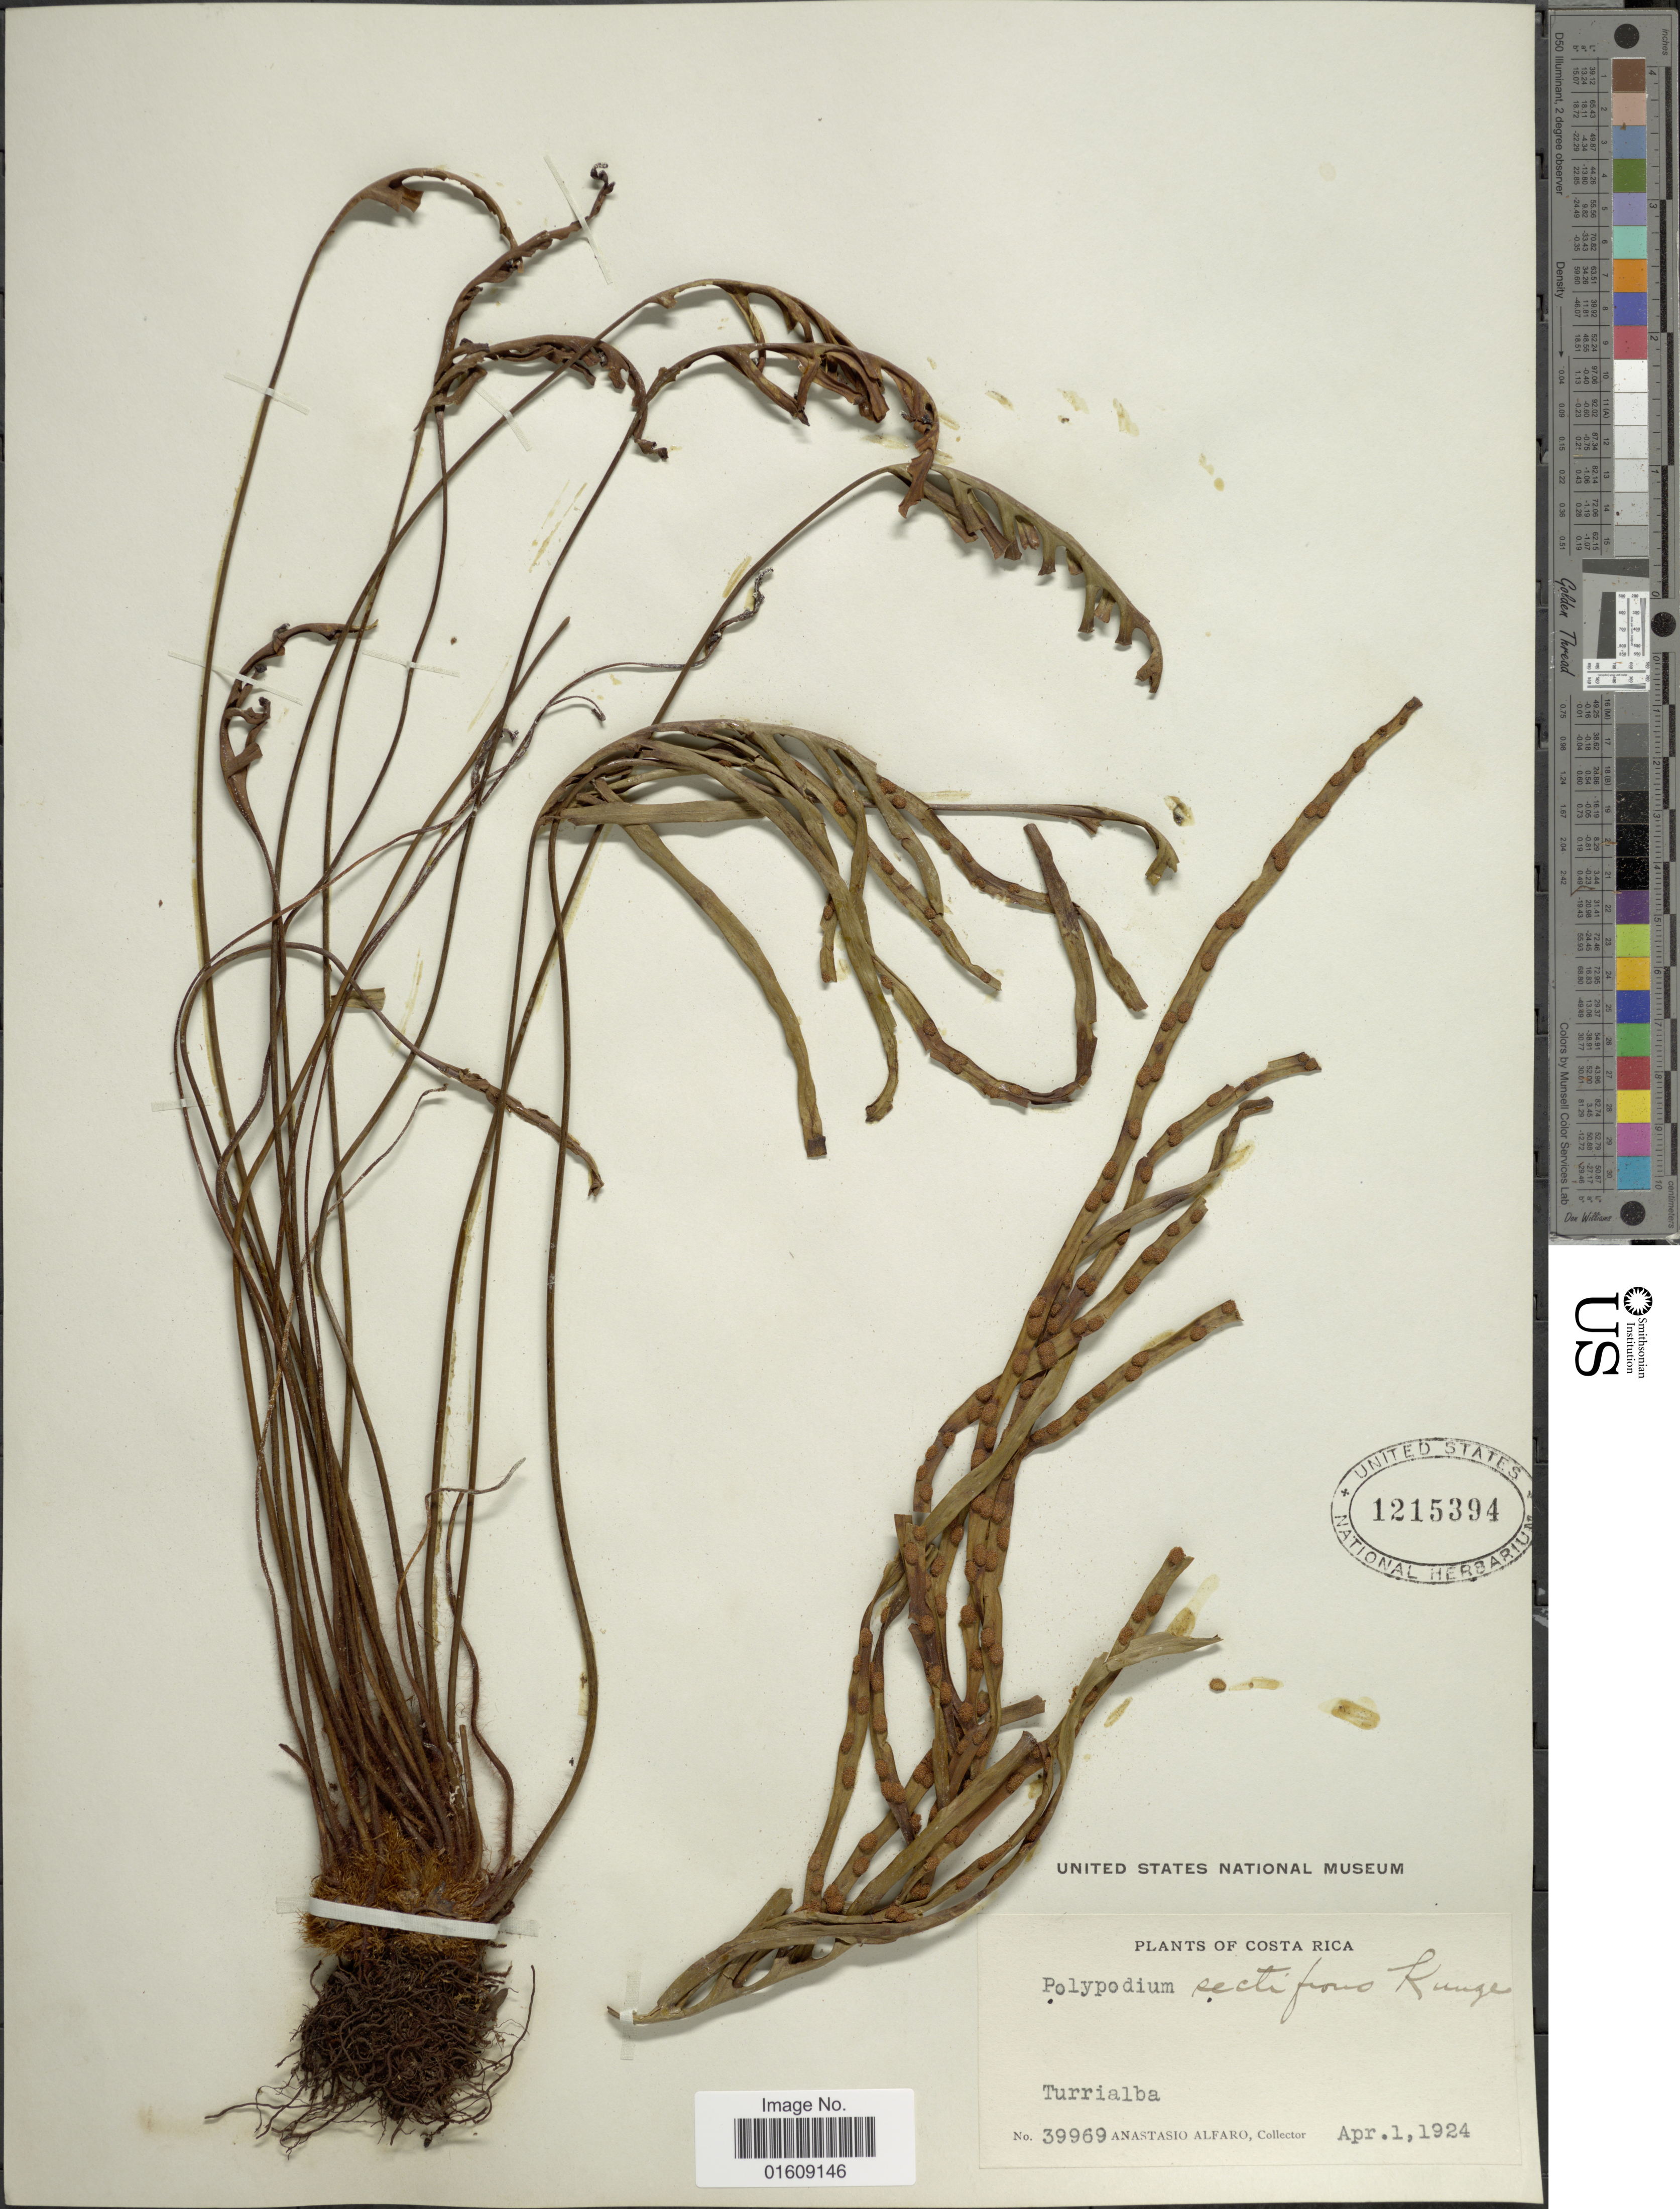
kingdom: Plantae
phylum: Tracheophyta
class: Polypodiopsida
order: Polypodiales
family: Polypodiaceae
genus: Zygophlebia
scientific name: Zygophlebia sectifrons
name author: (Kunze ex Mett.) L.E. Bishop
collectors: A. Alfaro Gonzalez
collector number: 39969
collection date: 1924-04-01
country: Costa Rica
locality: Costa Rica. Turrialba.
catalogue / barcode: US 1215394